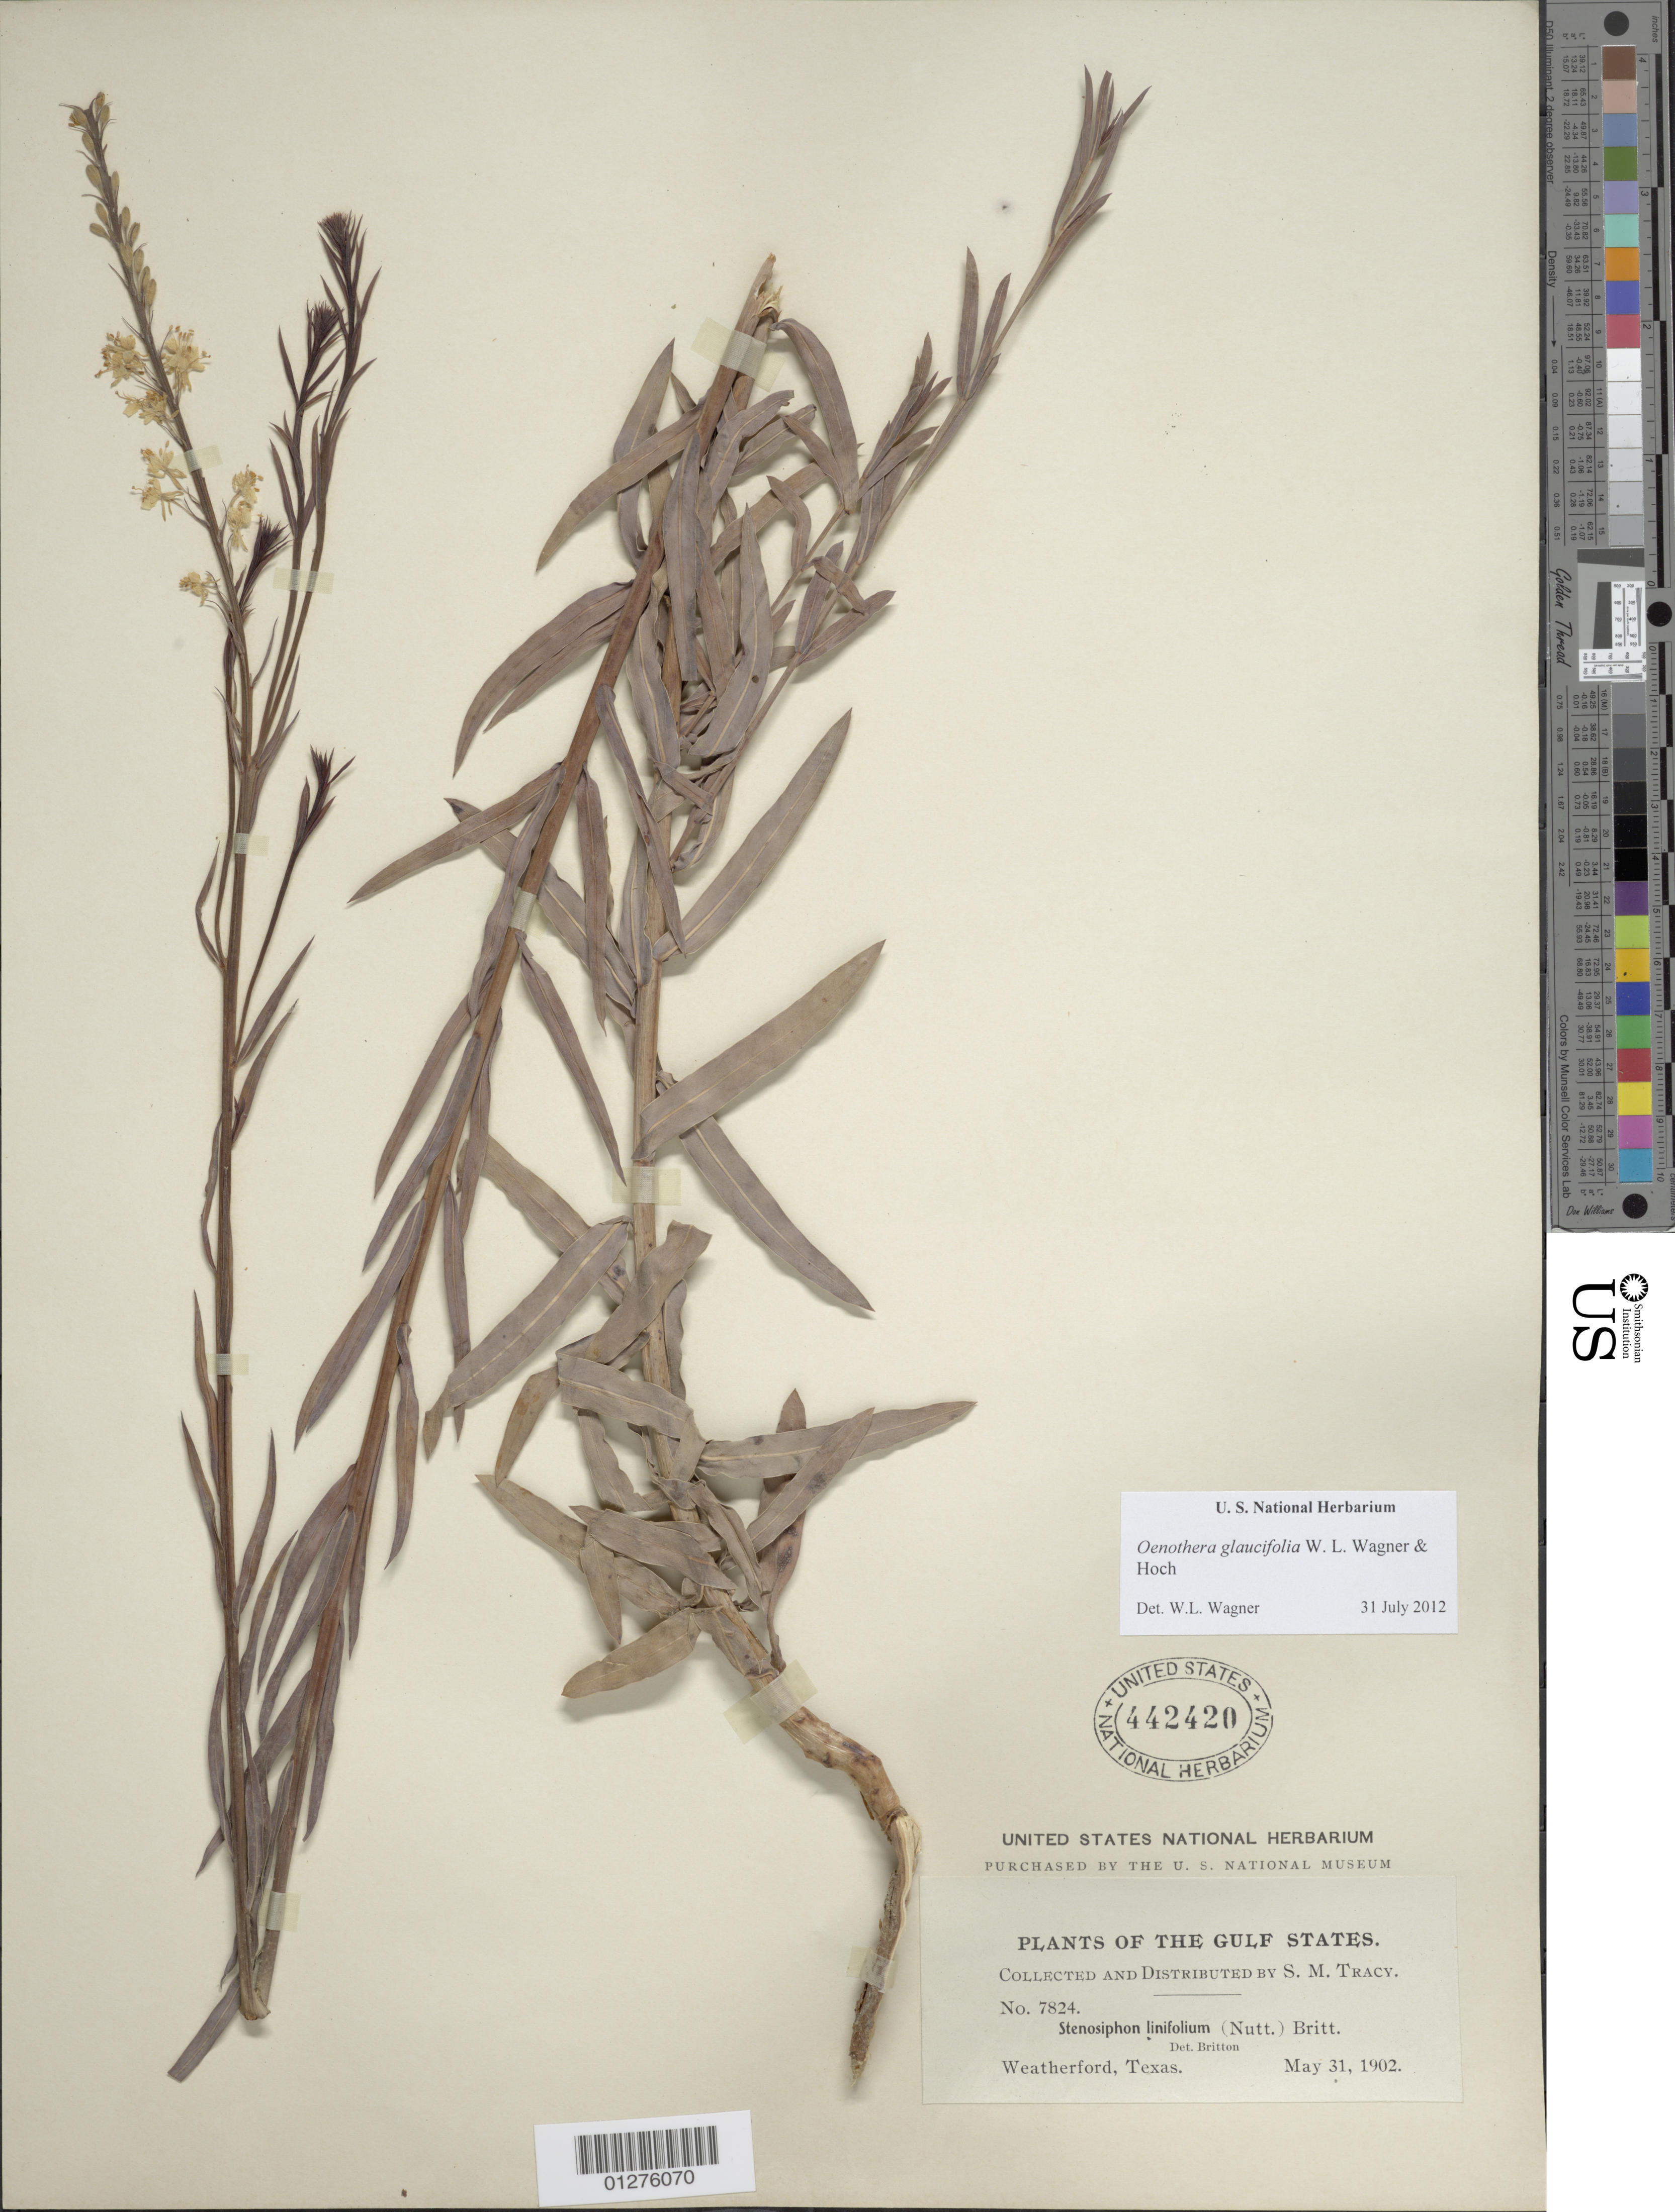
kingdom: Plantae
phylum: Tracheophyta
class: Magnoliopsida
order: Myrtales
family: Onagraceae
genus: Oenothera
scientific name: Oenothera glaucifolia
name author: W.L. Wagner & Hoch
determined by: Wagner, W. L., (BOT), Smithsonian Institution - National Museum of Natural History (UNITED STATES)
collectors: S. M. Tracy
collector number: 7824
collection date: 1902-05-31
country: United States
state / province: Texas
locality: Weatherford.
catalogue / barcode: US 442420